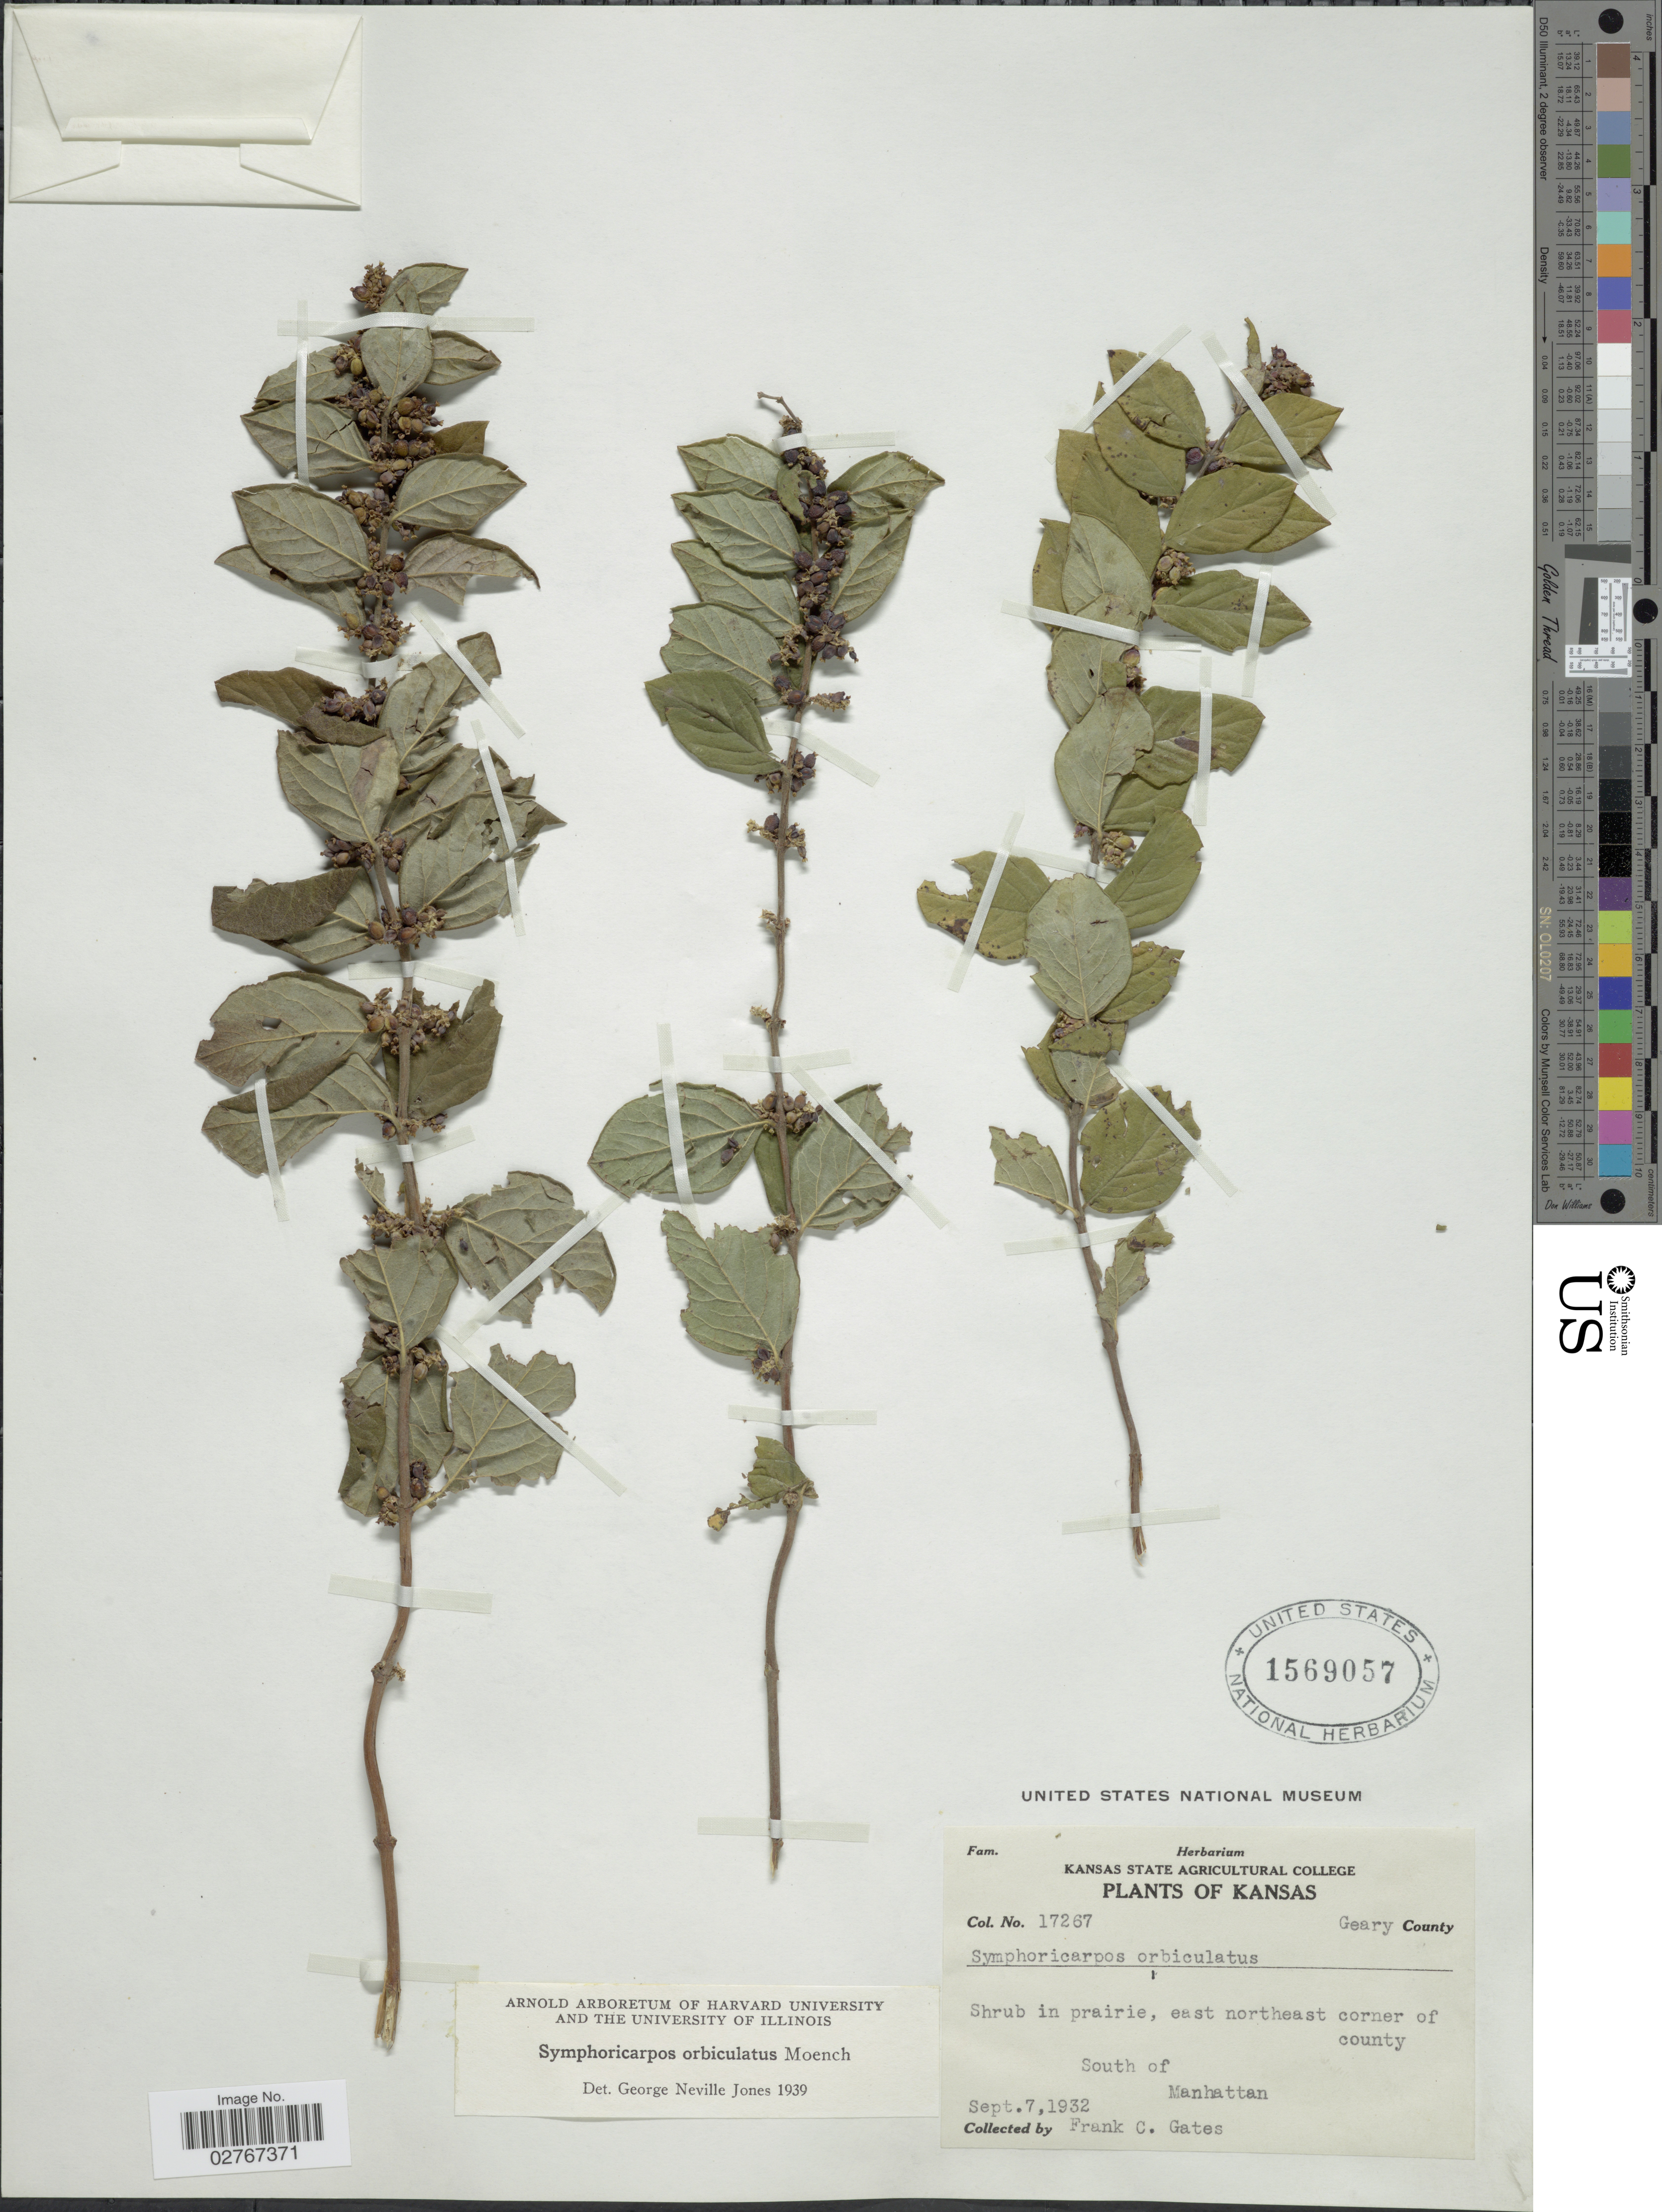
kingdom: Plantae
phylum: Tracheophyta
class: Magnoliopsida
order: Dipsacales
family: Caprifoliaceae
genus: Symphoricarpos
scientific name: Symphoricarpos orbiculatus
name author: Moench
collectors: F. C. Gates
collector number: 17267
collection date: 1932-09-07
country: United States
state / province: Kansas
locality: Geary County. East northeast corner of county. South of Manhattan.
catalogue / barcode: US 1569057